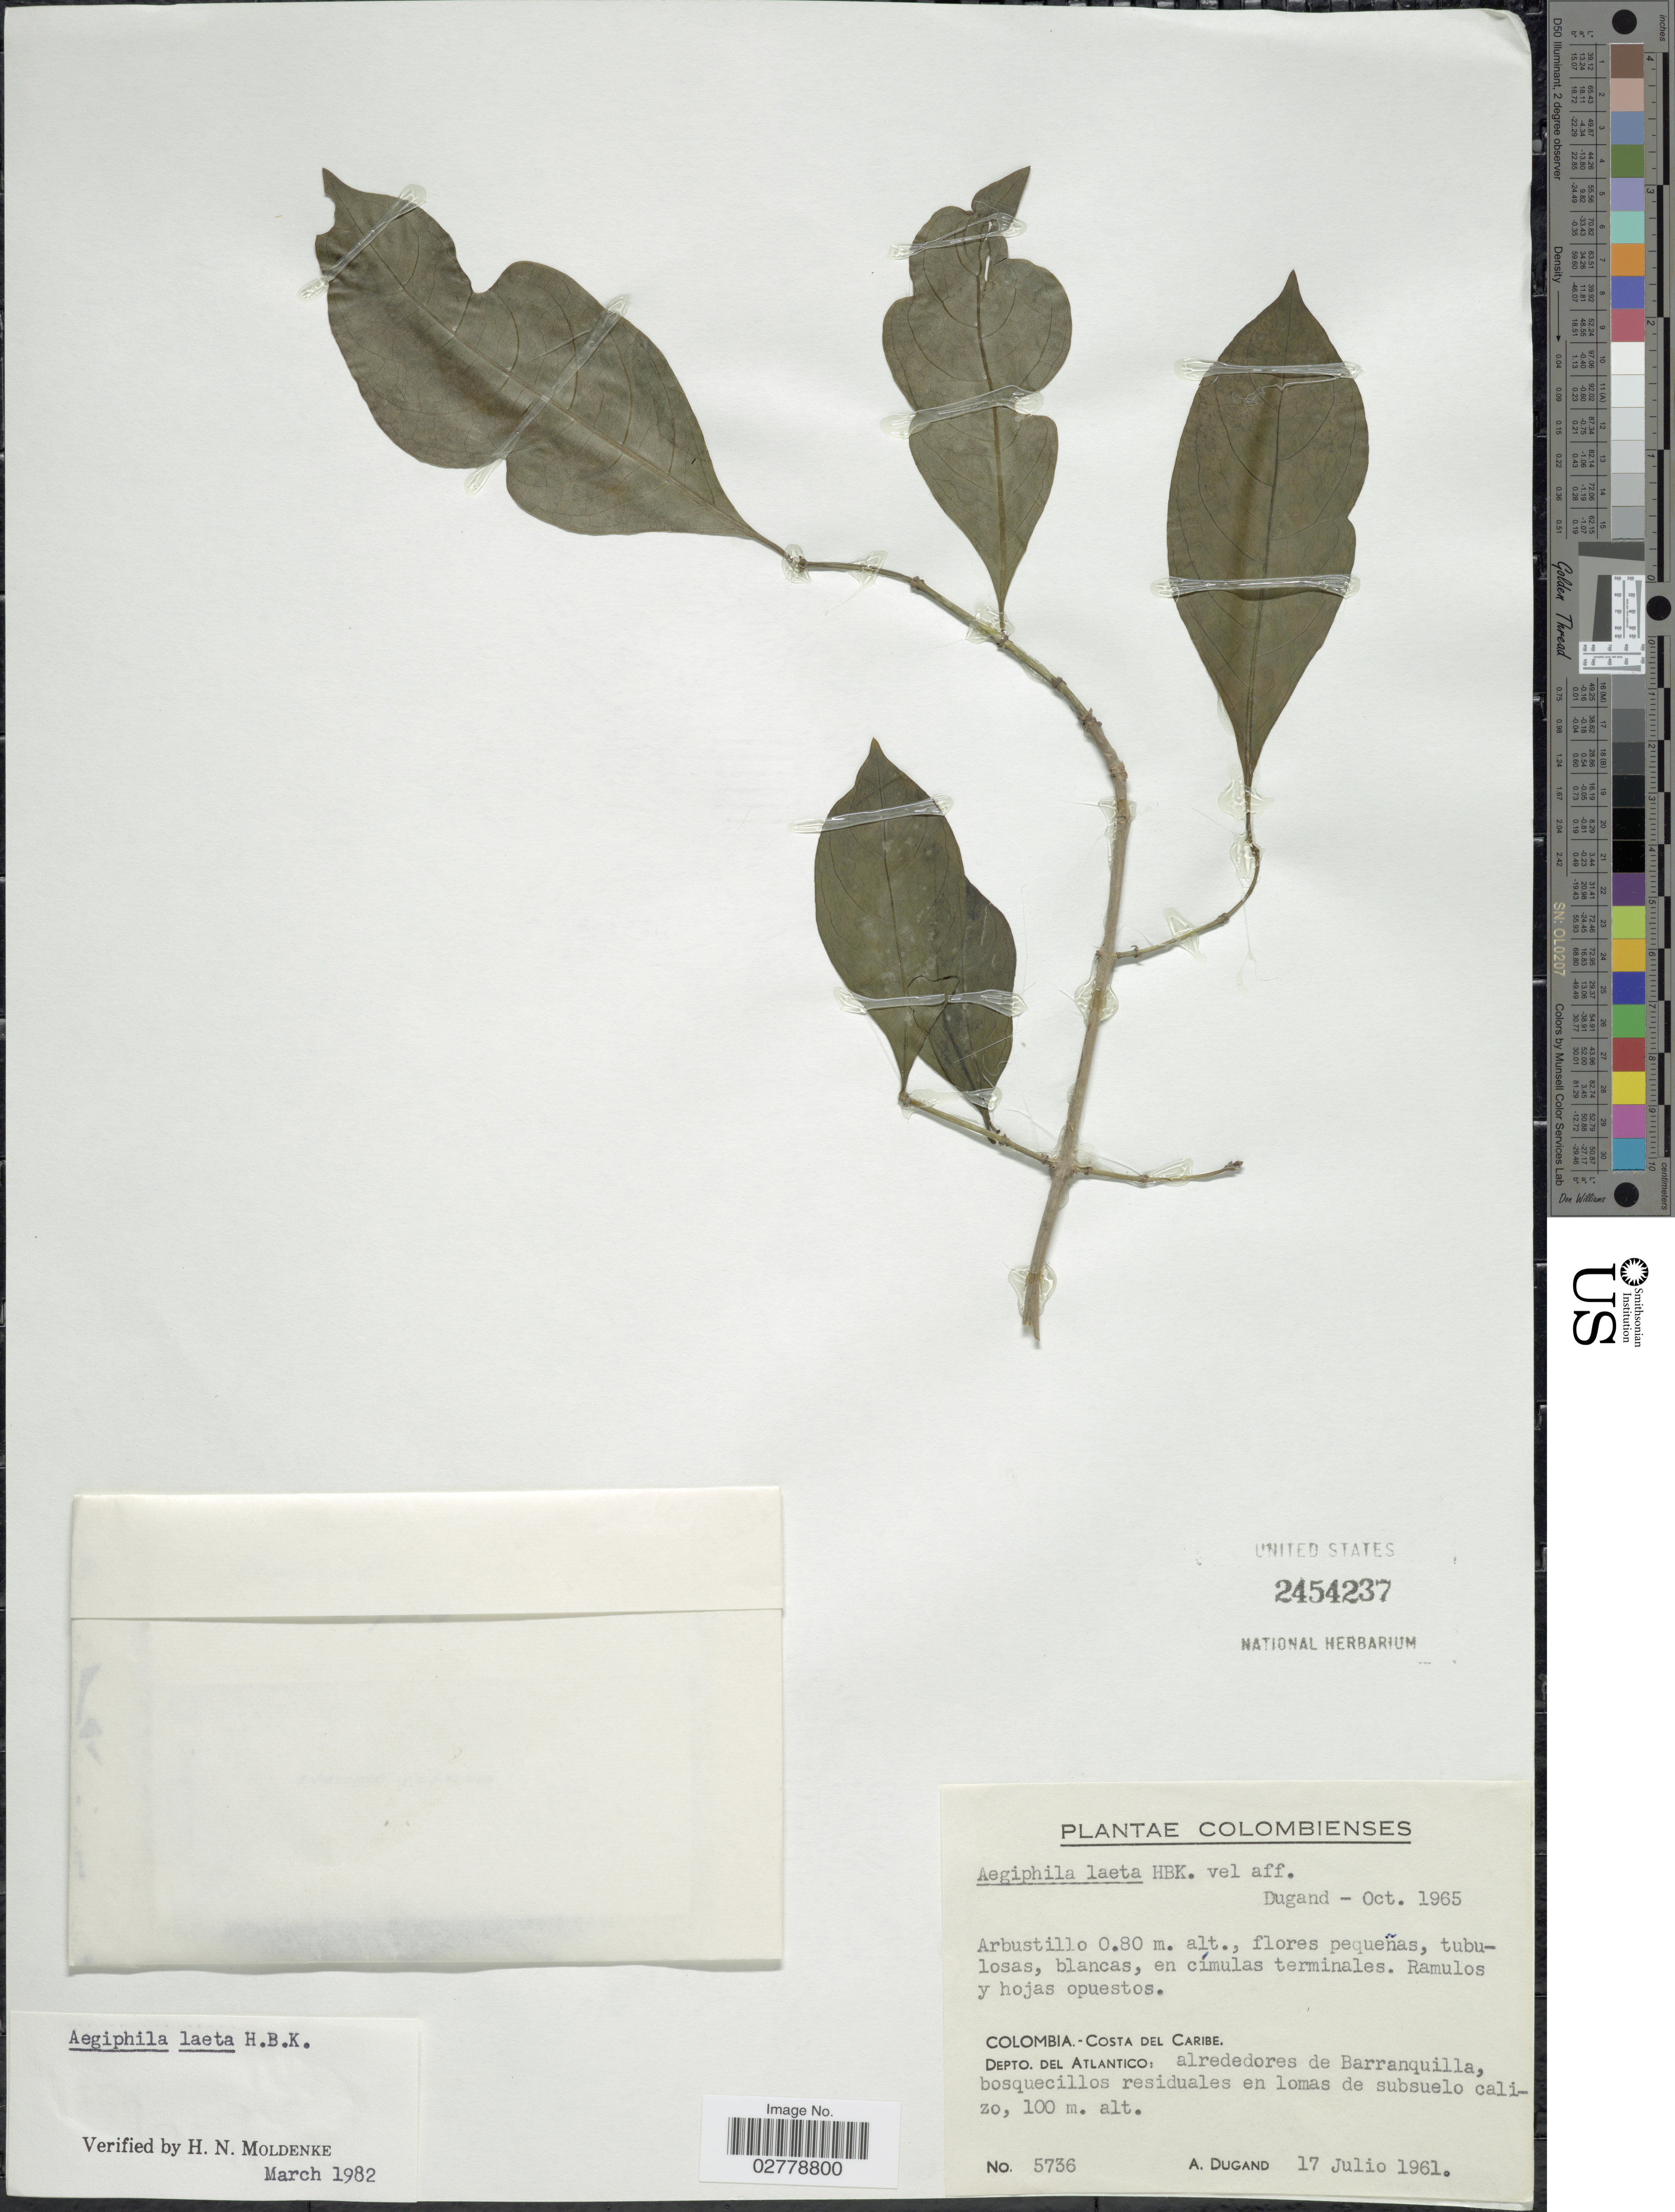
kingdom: Plantae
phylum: Tracheophyta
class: Magnoliopsida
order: Lamiales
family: Lamiaceae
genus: Aegiphila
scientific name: Aegiphila laeta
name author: Kunth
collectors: A. Dugand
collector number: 5736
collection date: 1962-07-17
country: Colombia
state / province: Atlántico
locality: Costa del Caribe, Depto. del Atlantico: alrededores de Barranquilla.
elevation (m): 100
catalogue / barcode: US 2454237